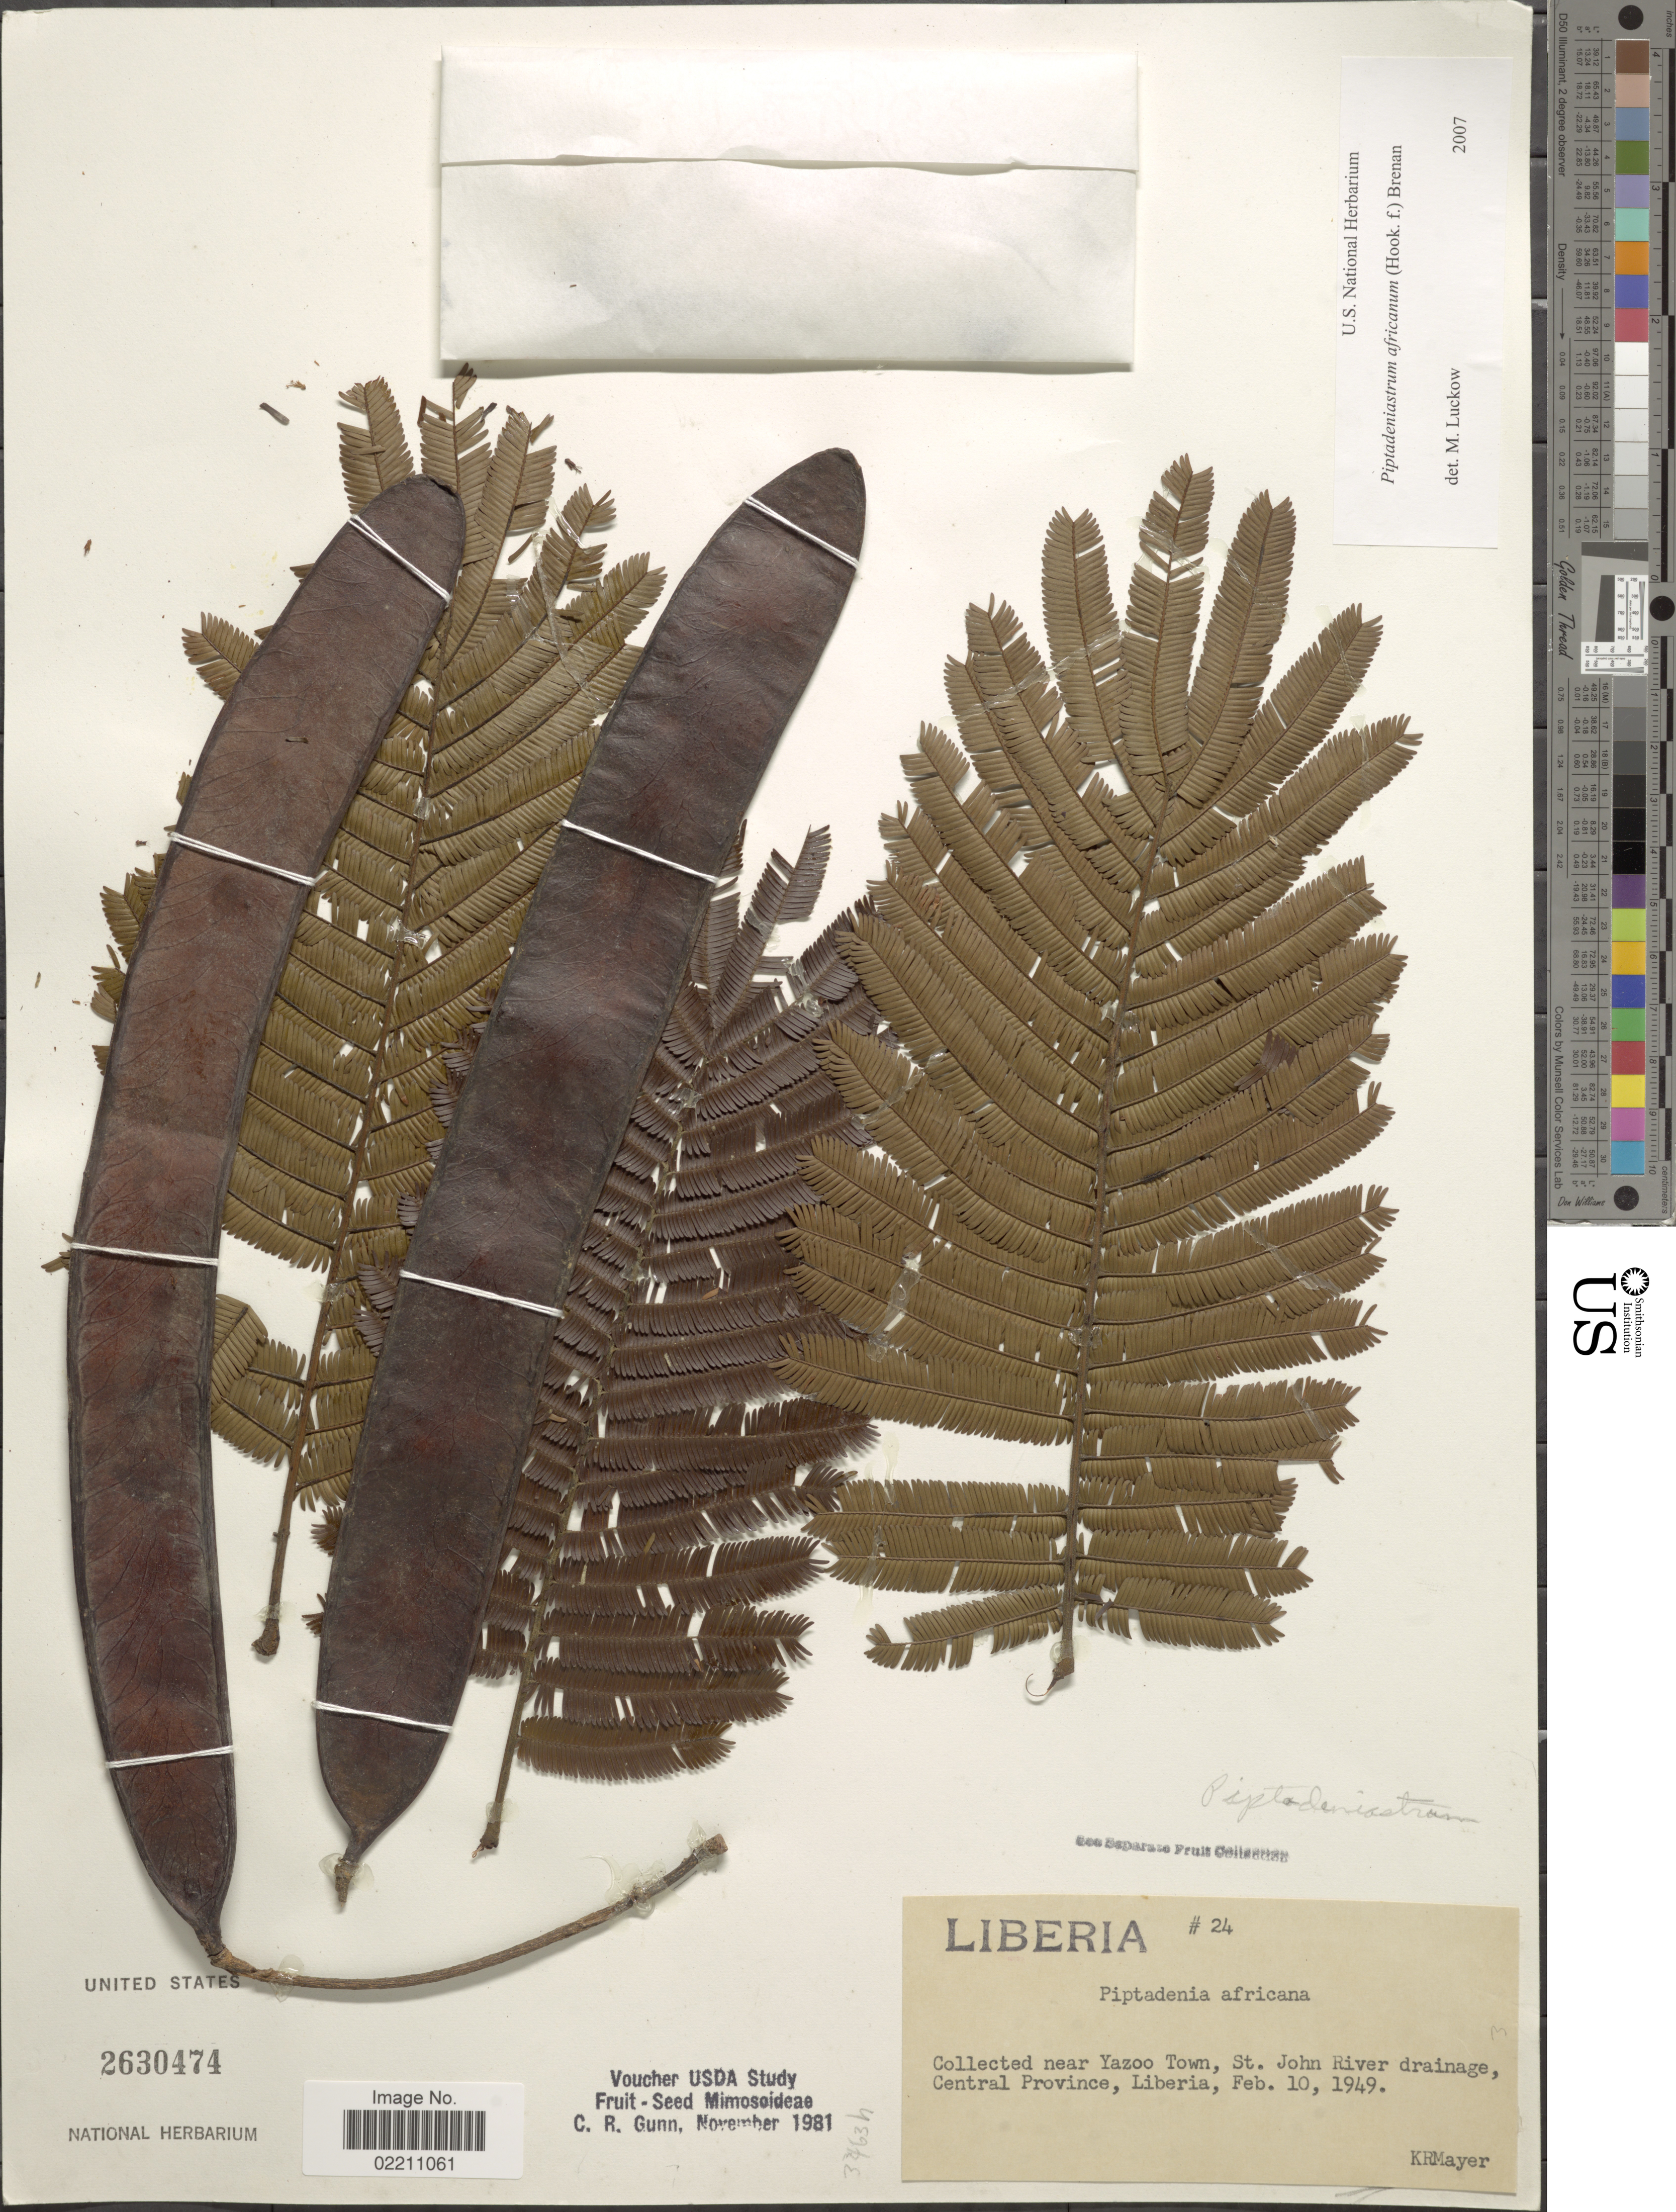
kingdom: Plantae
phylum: Tracheophyta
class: Magnoliopsida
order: Fabales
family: Fabaceae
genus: Piptadeniastrum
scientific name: Piptadeniastrum africanum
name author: (Hook. f.) Brenan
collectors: K. R. Mayer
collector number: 24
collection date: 1949-02-10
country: Liberia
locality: Near Yazoo Town, St. John River drainage, Central Province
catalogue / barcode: US 2630474